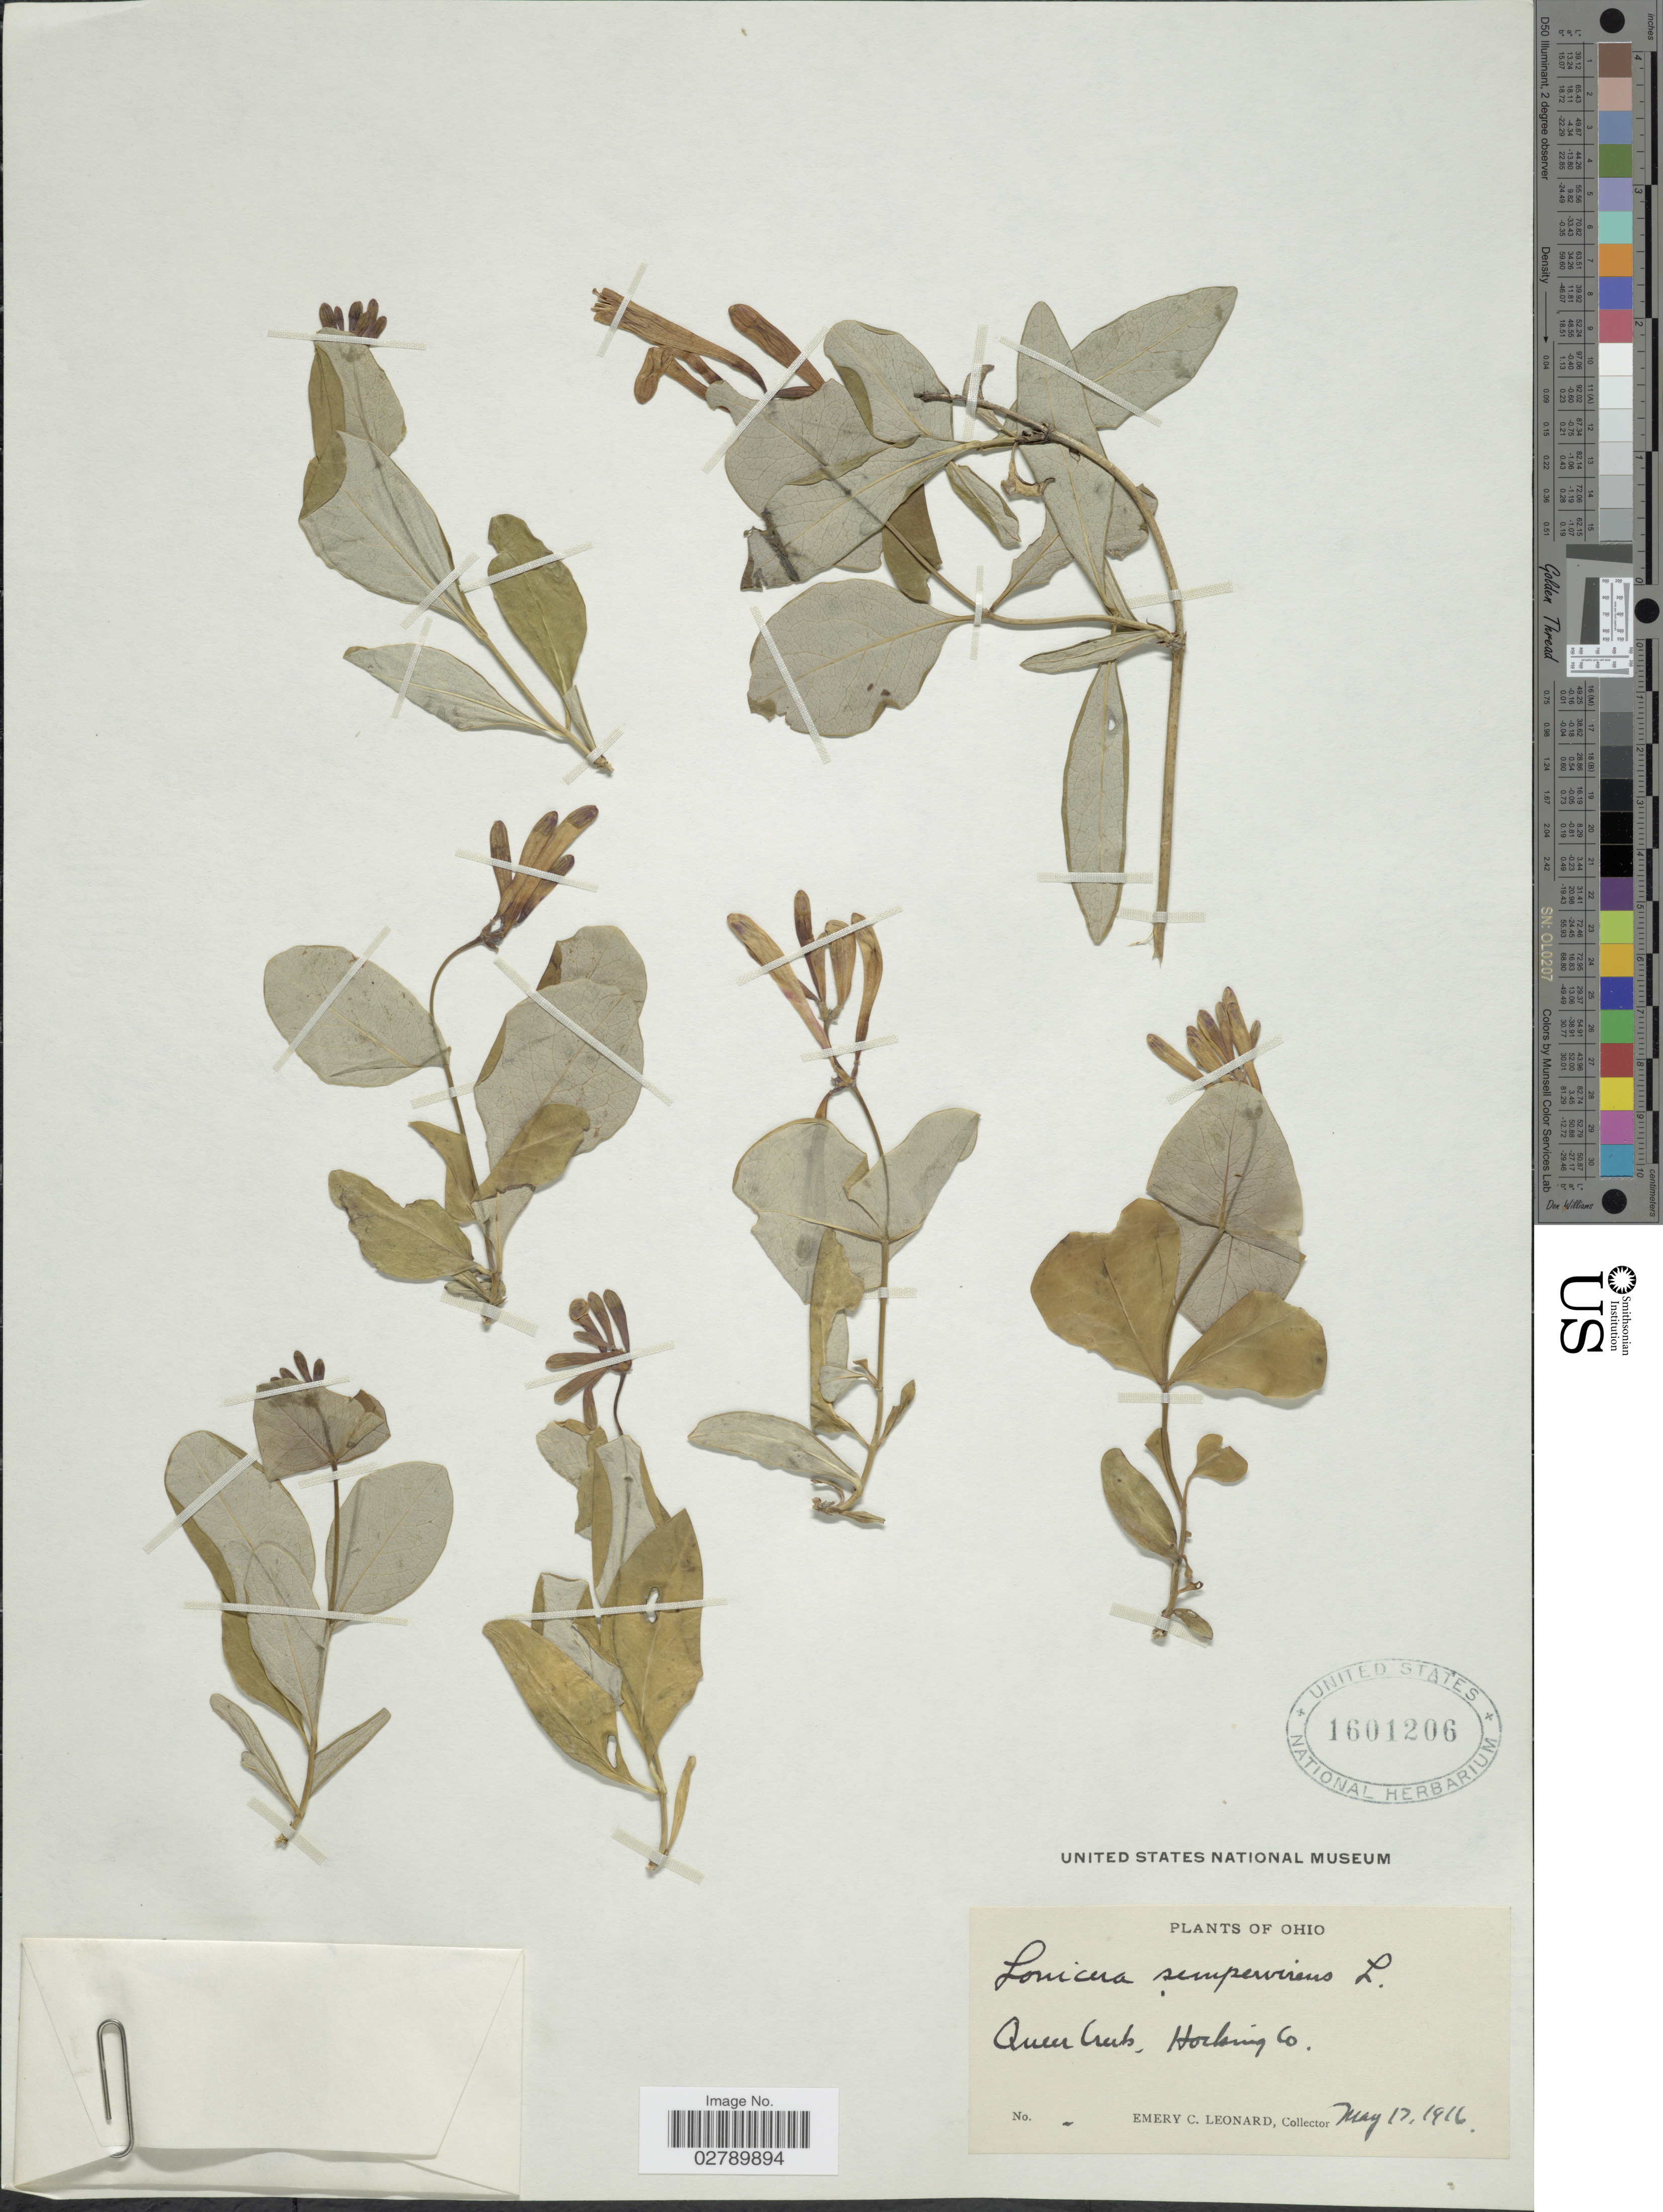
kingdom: Plantae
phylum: Tracheophyta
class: Magnoliopsida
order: Dipsacales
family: Caprifoliaceae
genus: Lonicera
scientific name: Lonicera sempervirens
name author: L.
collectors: E. C. Leonard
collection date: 1916-05-17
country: United States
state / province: Ohio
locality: Queer Creek, Horking Co.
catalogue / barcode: US 1601206